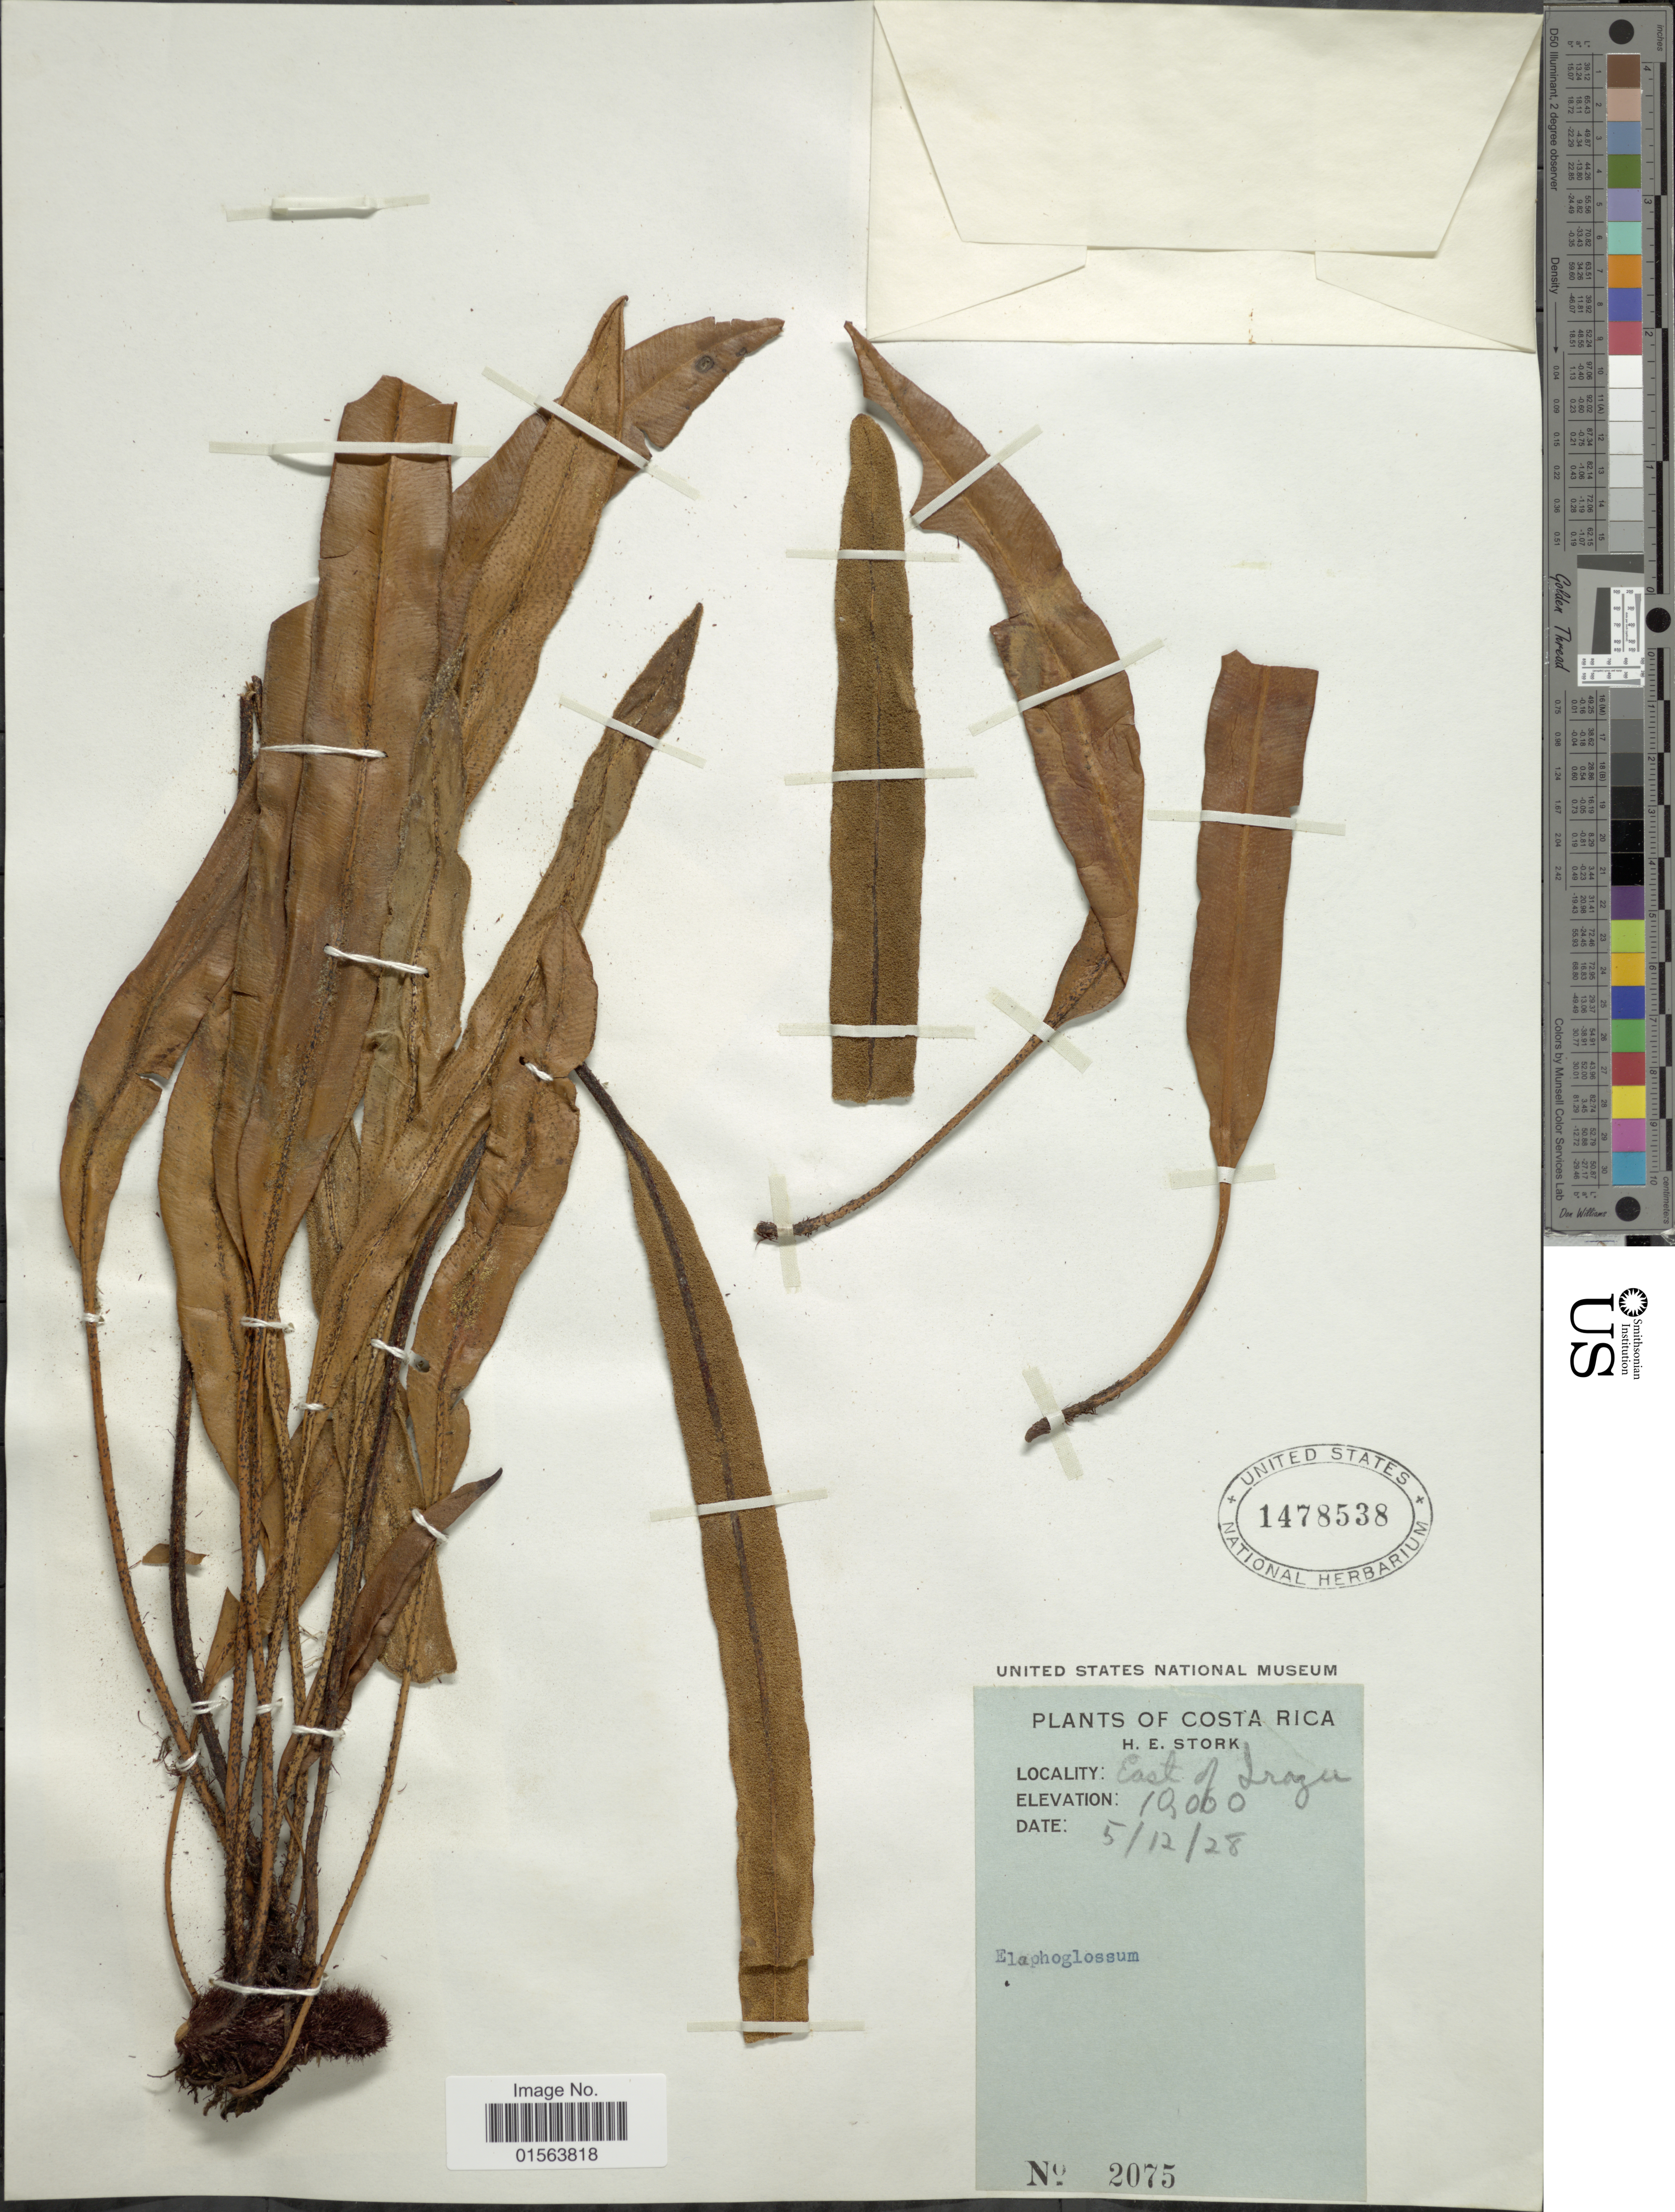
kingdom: Plantae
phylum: Tracheophyta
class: Polypodiopsida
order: Polypodiales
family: Dryopteridaceae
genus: Elaphoglossum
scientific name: Elaphoglossum furfuraceum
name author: (Mett. ex Kuhn) Christ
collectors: H. E. Stork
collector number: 2075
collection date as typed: Transcribed d/m/y: 5/12/28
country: Costa Rica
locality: East of Irazu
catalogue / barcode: US 1478538